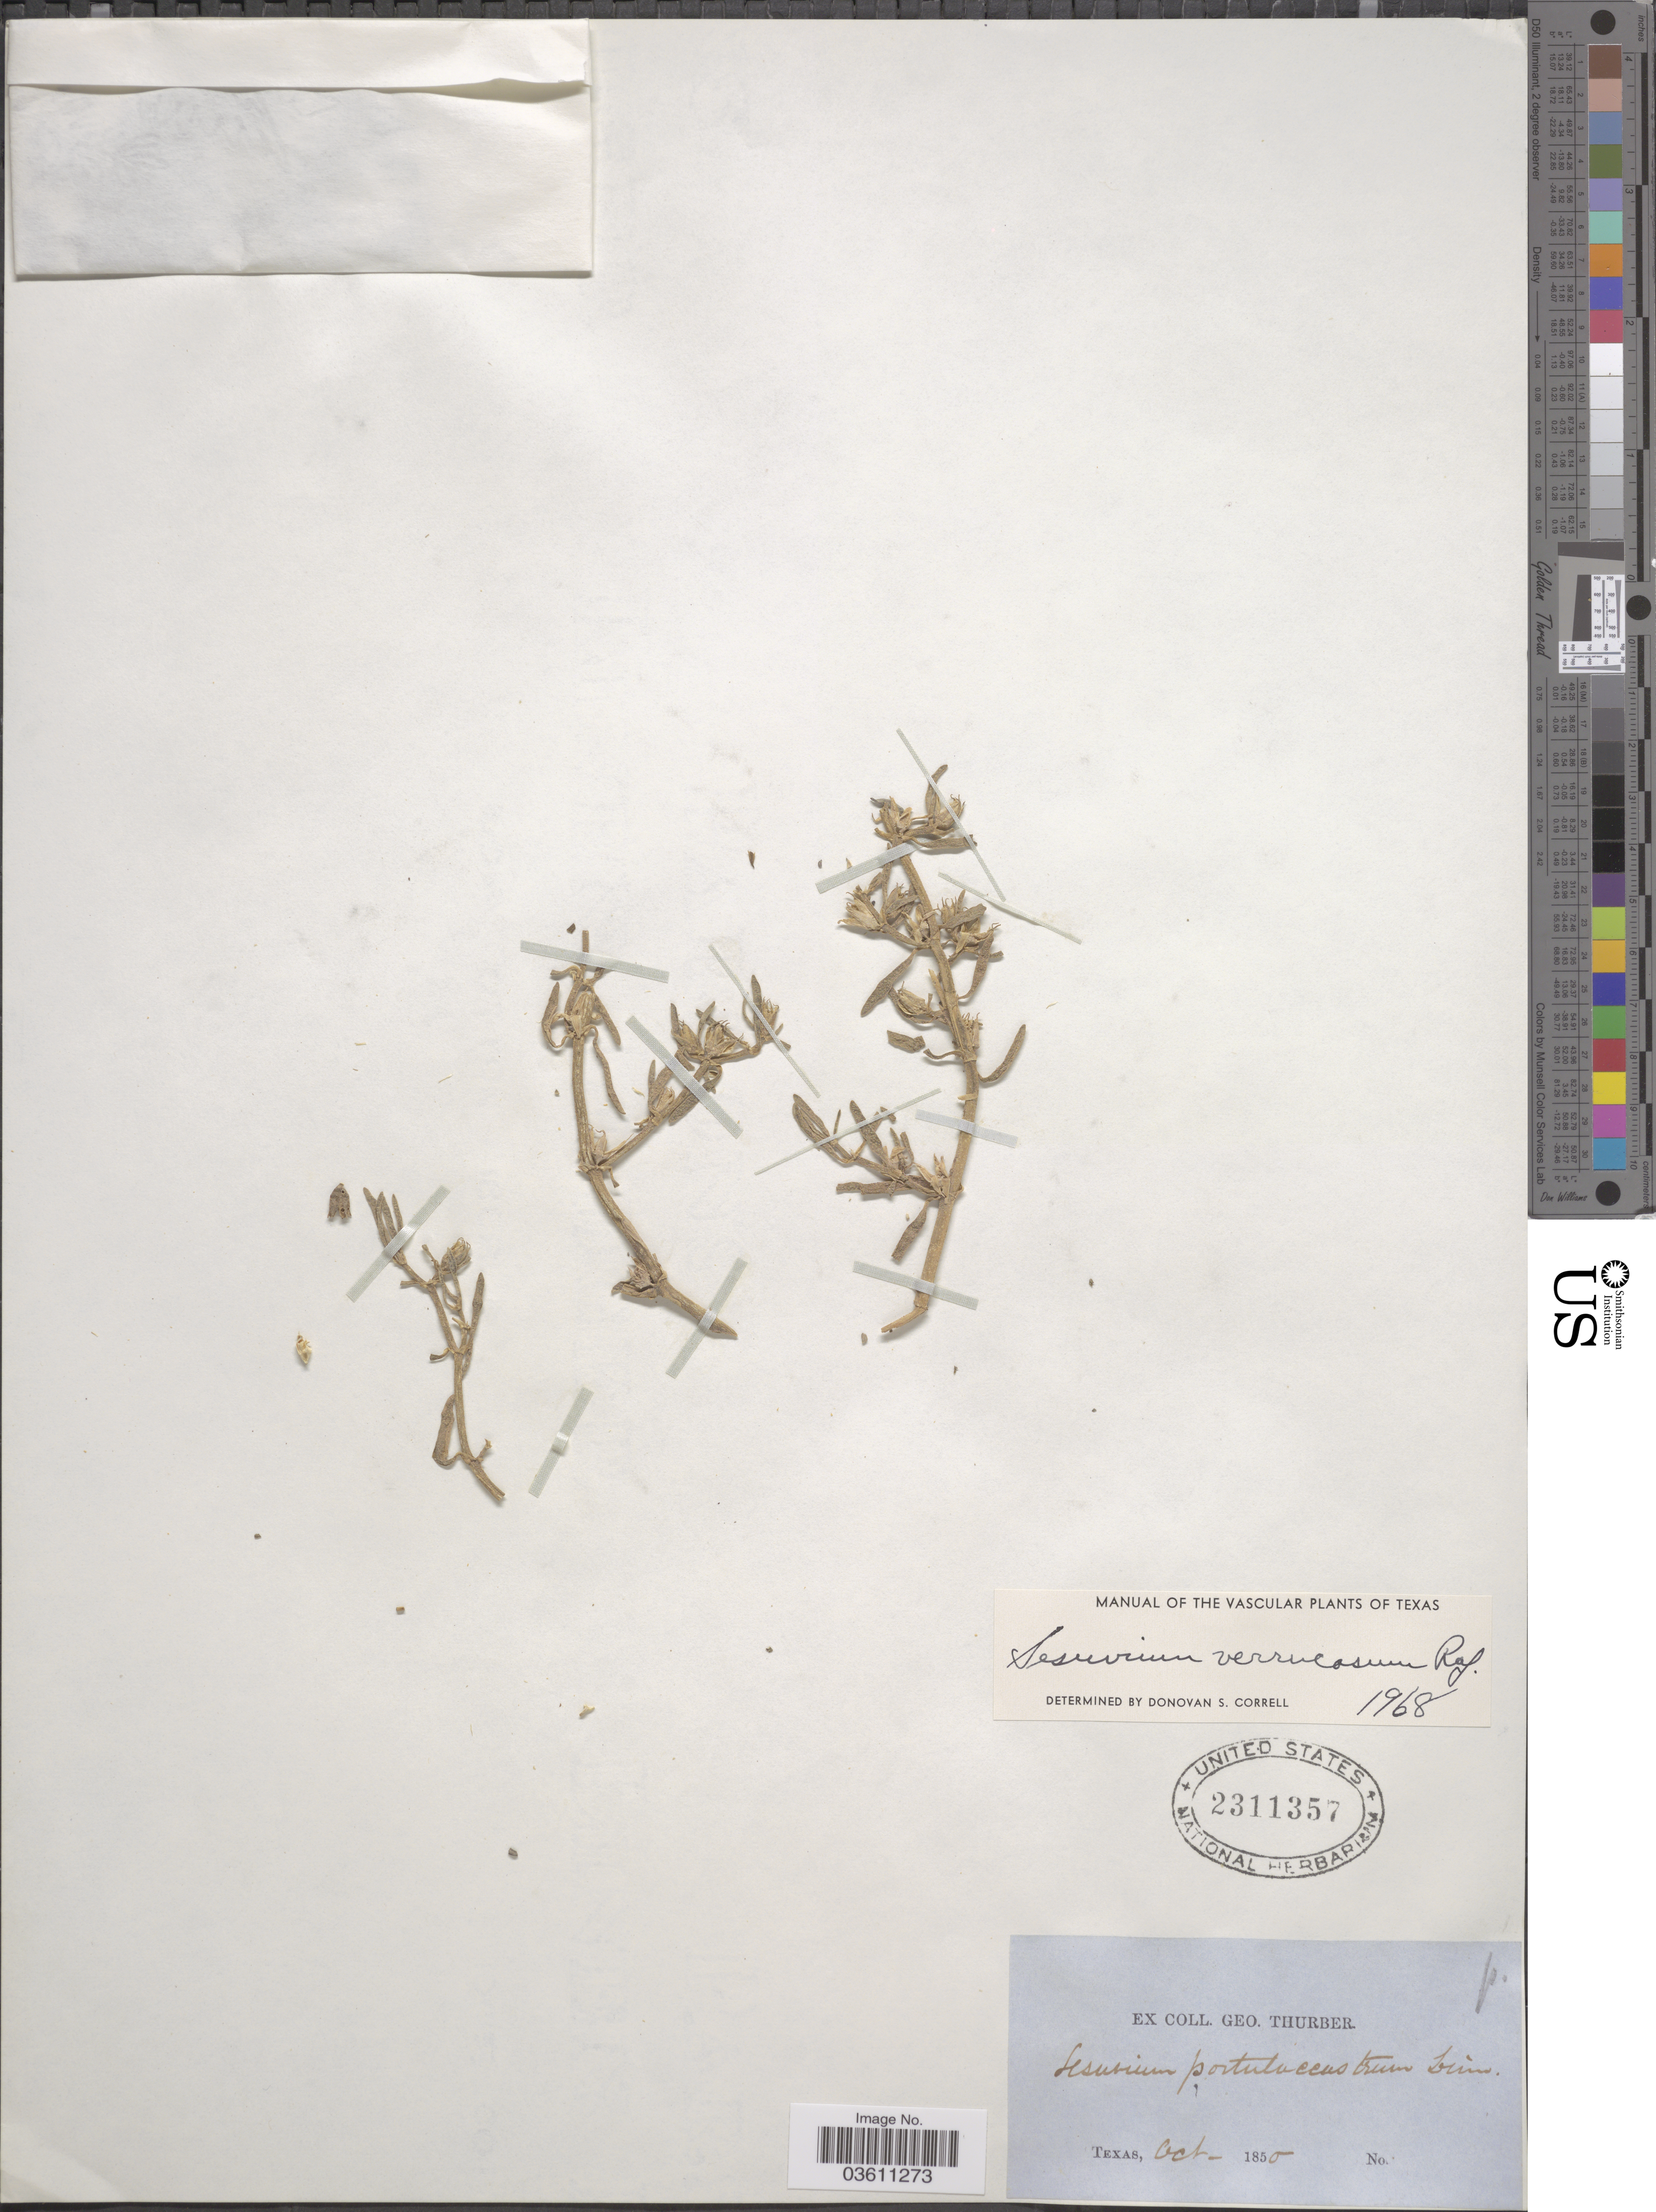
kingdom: Plantae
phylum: Tracheophyta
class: Magnoliopsida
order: Caryophyllales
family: Aizoaceae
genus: Sesuvium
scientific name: Sesuvium revolutifolium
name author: Ortega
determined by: Strong, Mark T., (BOT), Smithsonian Institution - National Museum of Natural History (UNITED STATES)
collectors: G. Thurber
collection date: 1850-10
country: United States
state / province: Texas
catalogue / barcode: US 2311357